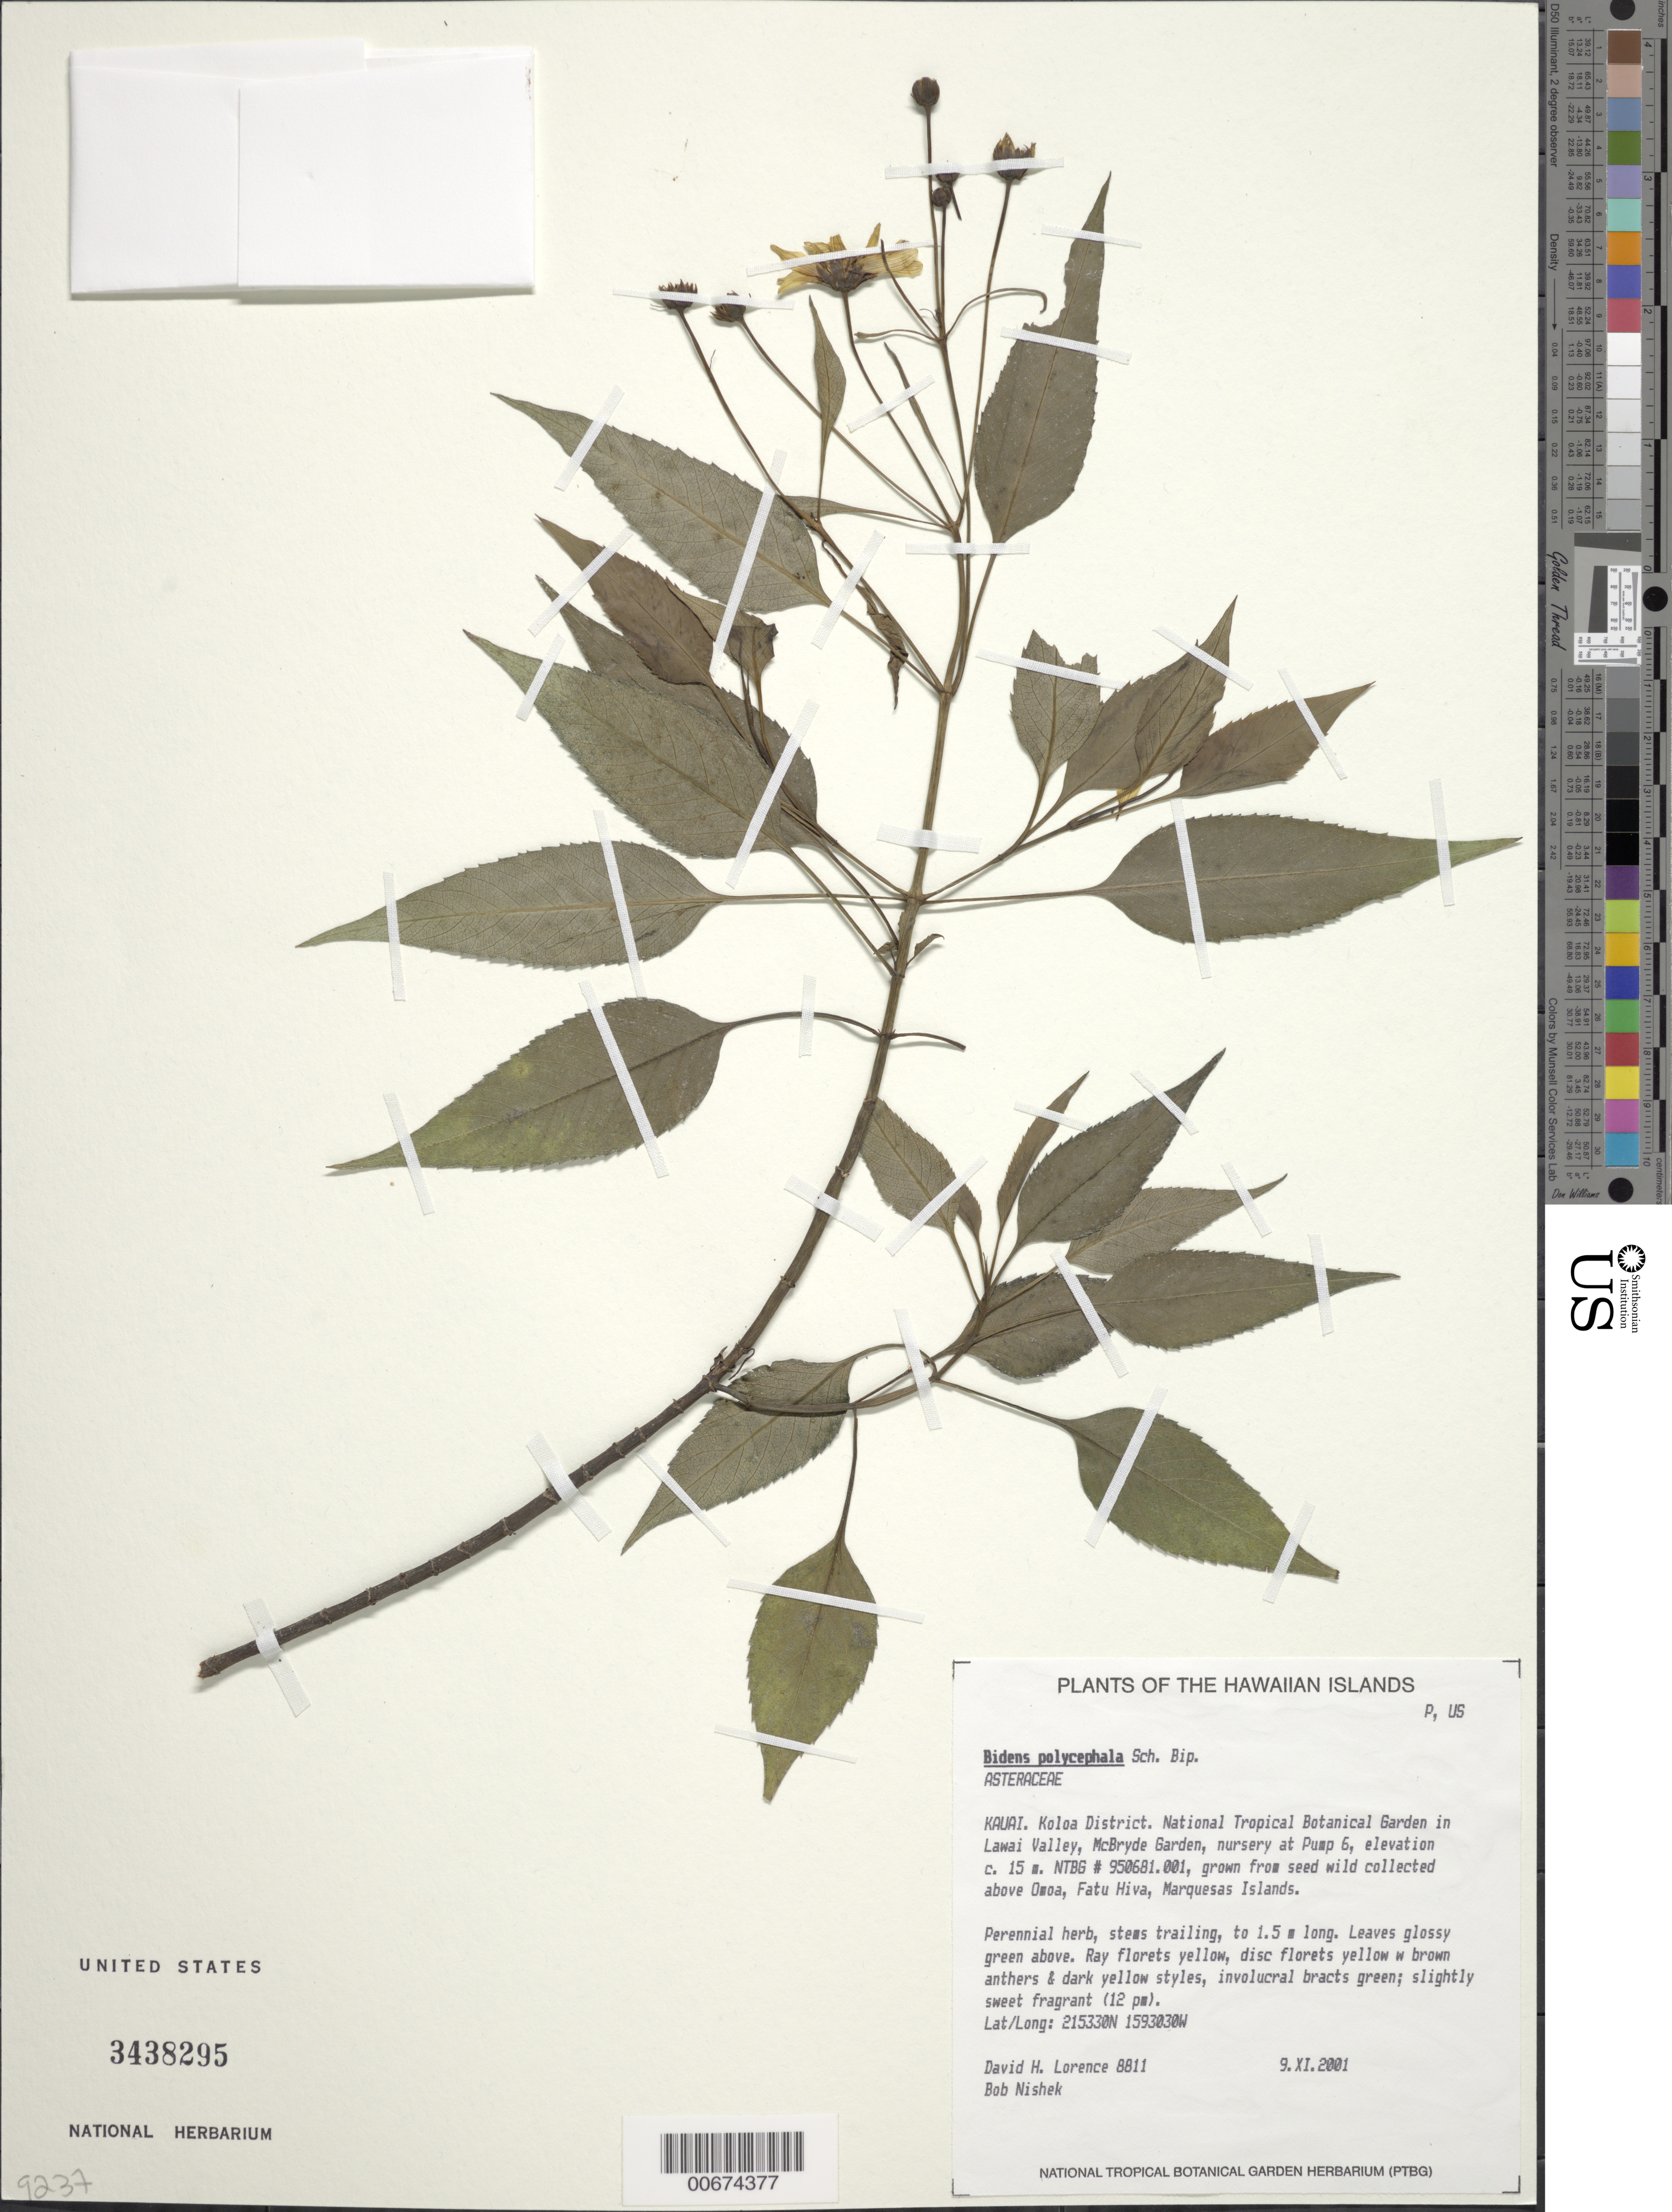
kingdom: Plantae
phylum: Tracheophyta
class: Magnoliopsida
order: Asterales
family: Asteraceae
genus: Bidens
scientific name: Bidens polycephala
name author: Sch. Bip.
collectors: D. Lorence & B. Nishek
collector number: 8811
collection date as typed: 9 Nov 2001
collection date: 2001-11-09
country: United States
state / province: Hawaii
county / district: Kauai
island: Kaua'i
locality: National Tropical Botanical Garden in Lawai Valley, Mcbryde Garden, nursery at Pump 6,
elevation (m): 15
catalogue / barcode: US 3438295